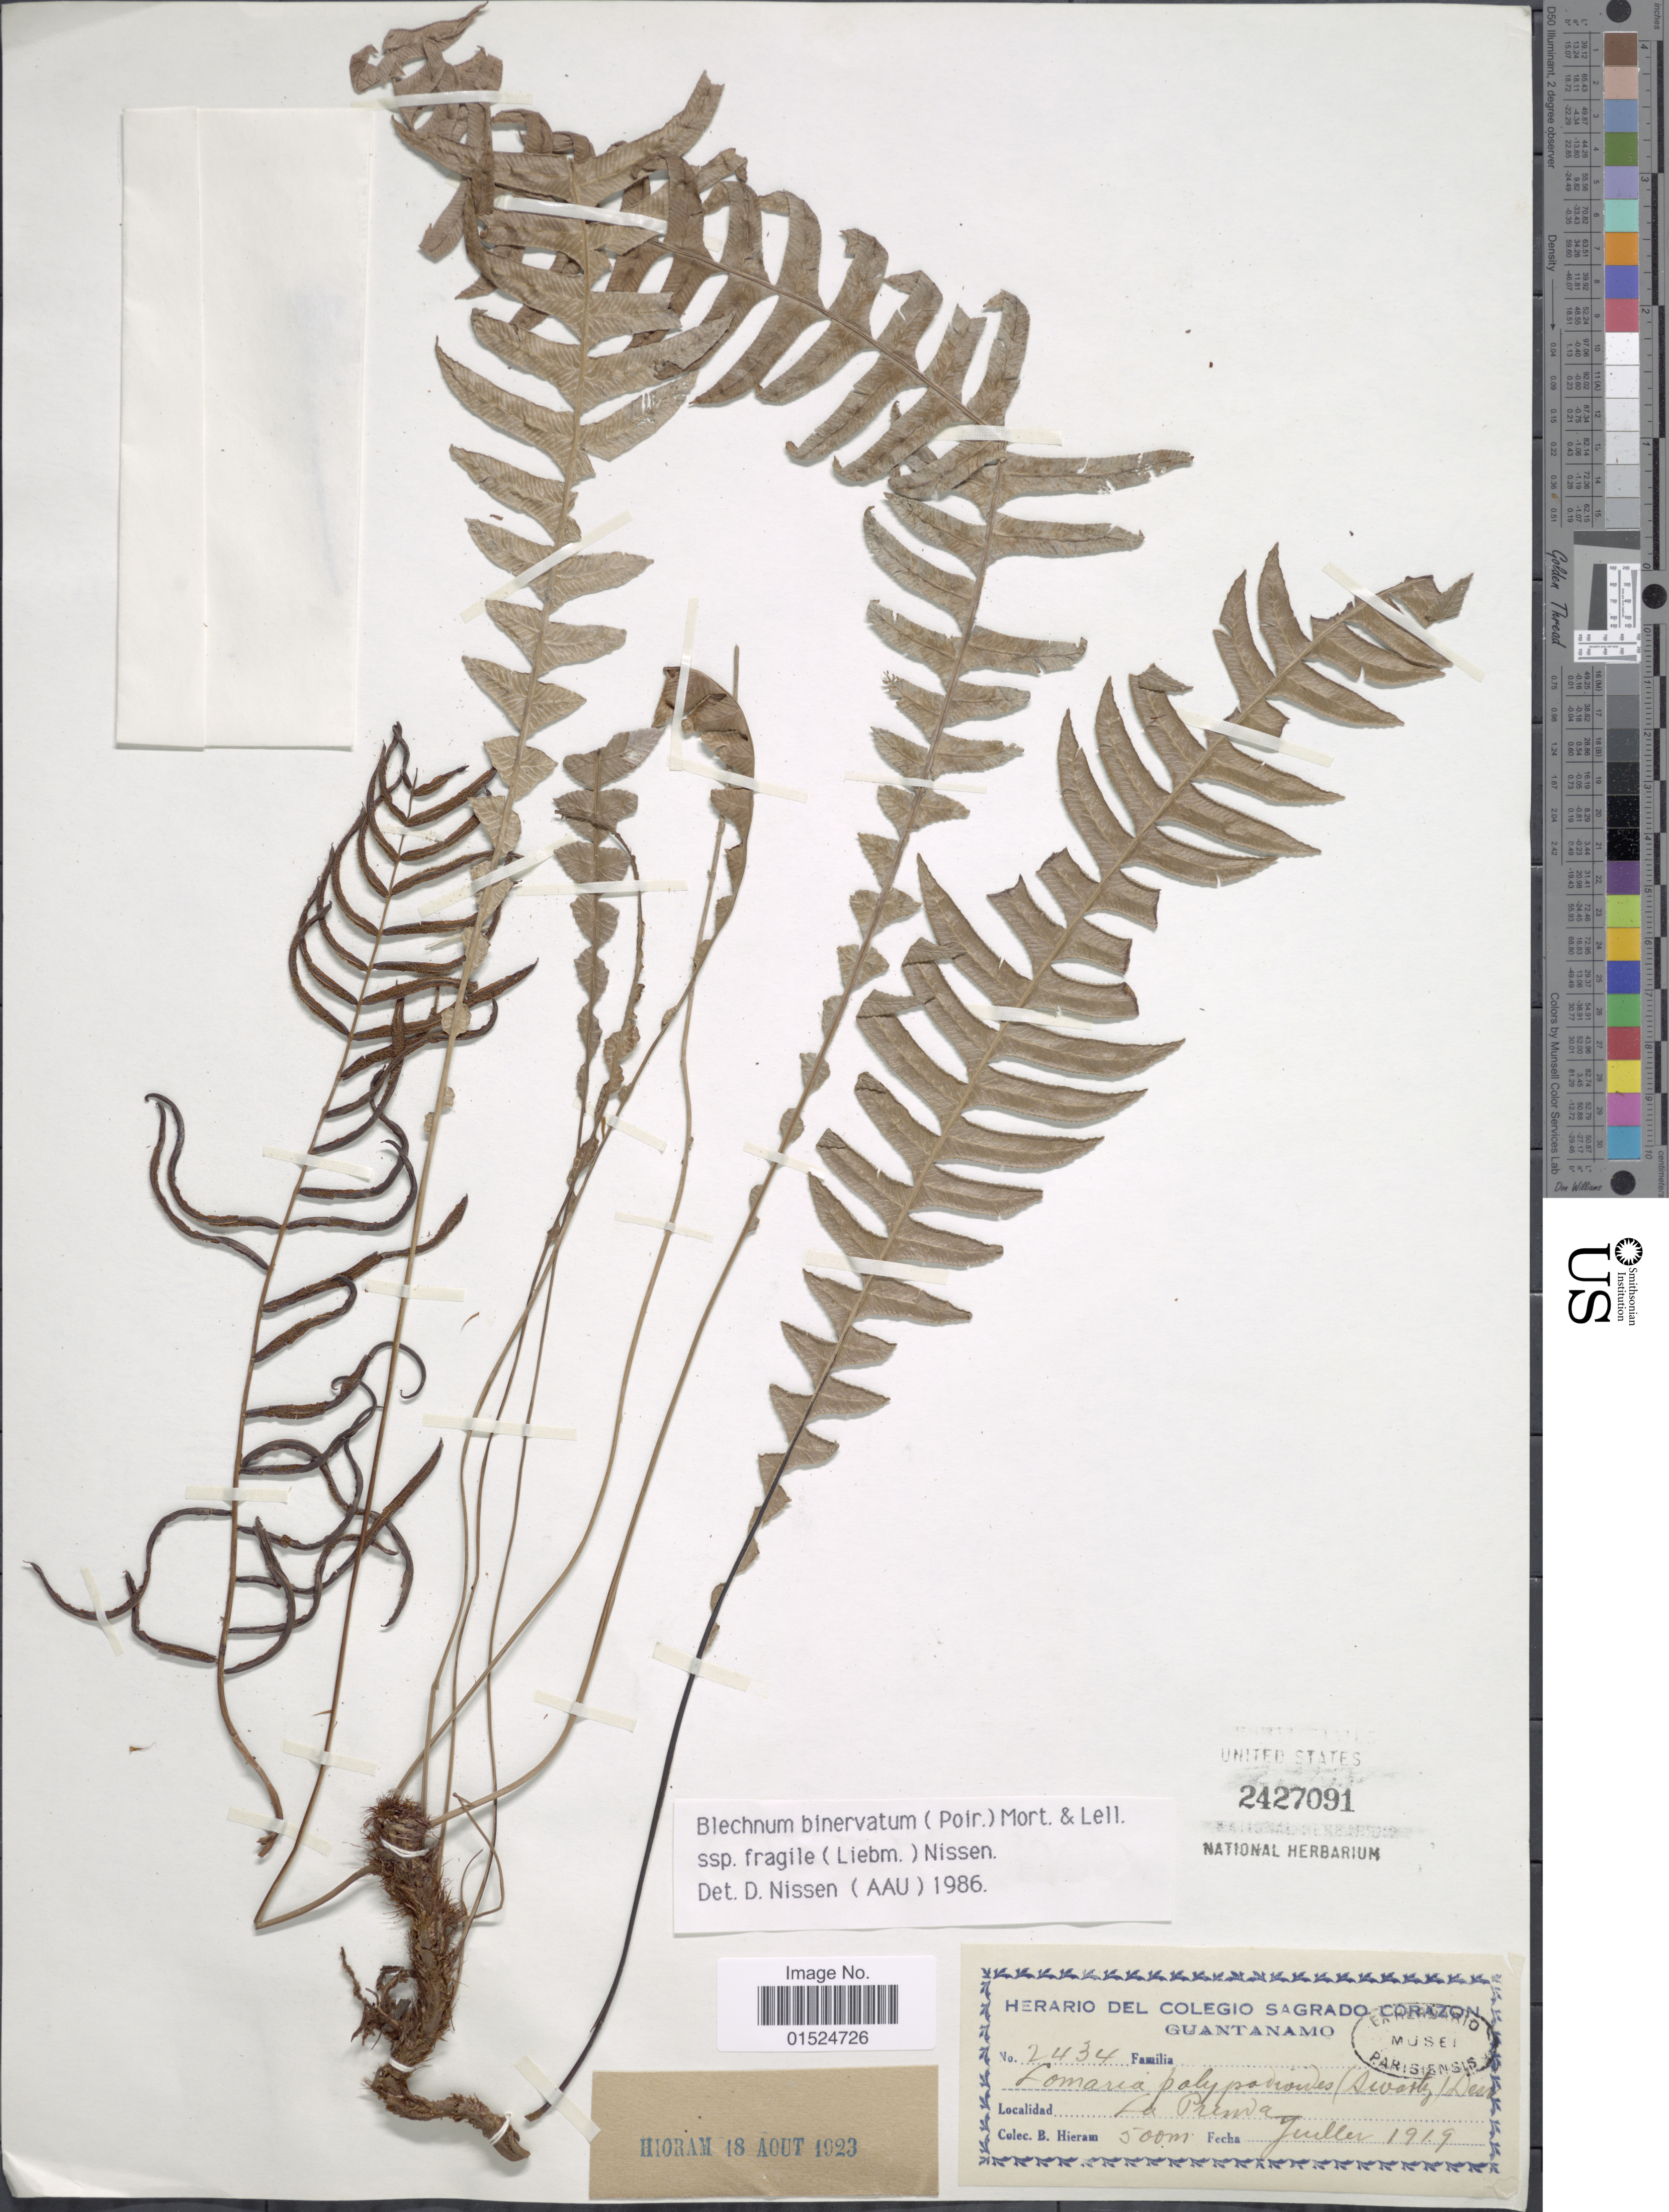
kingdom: Plantae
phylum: Tracheophyta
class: Polypodiopsida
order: Polypodiales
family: Blechnaceae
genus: Blechnum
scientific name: Blechnum fragile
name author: (Liebm.) C.V. Morton & Lellinger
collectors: B. Hieram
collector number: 2434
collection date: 1919-07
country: Cuba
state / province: Guantánamo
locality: La Prima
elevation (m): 500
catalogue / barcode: US 2427091